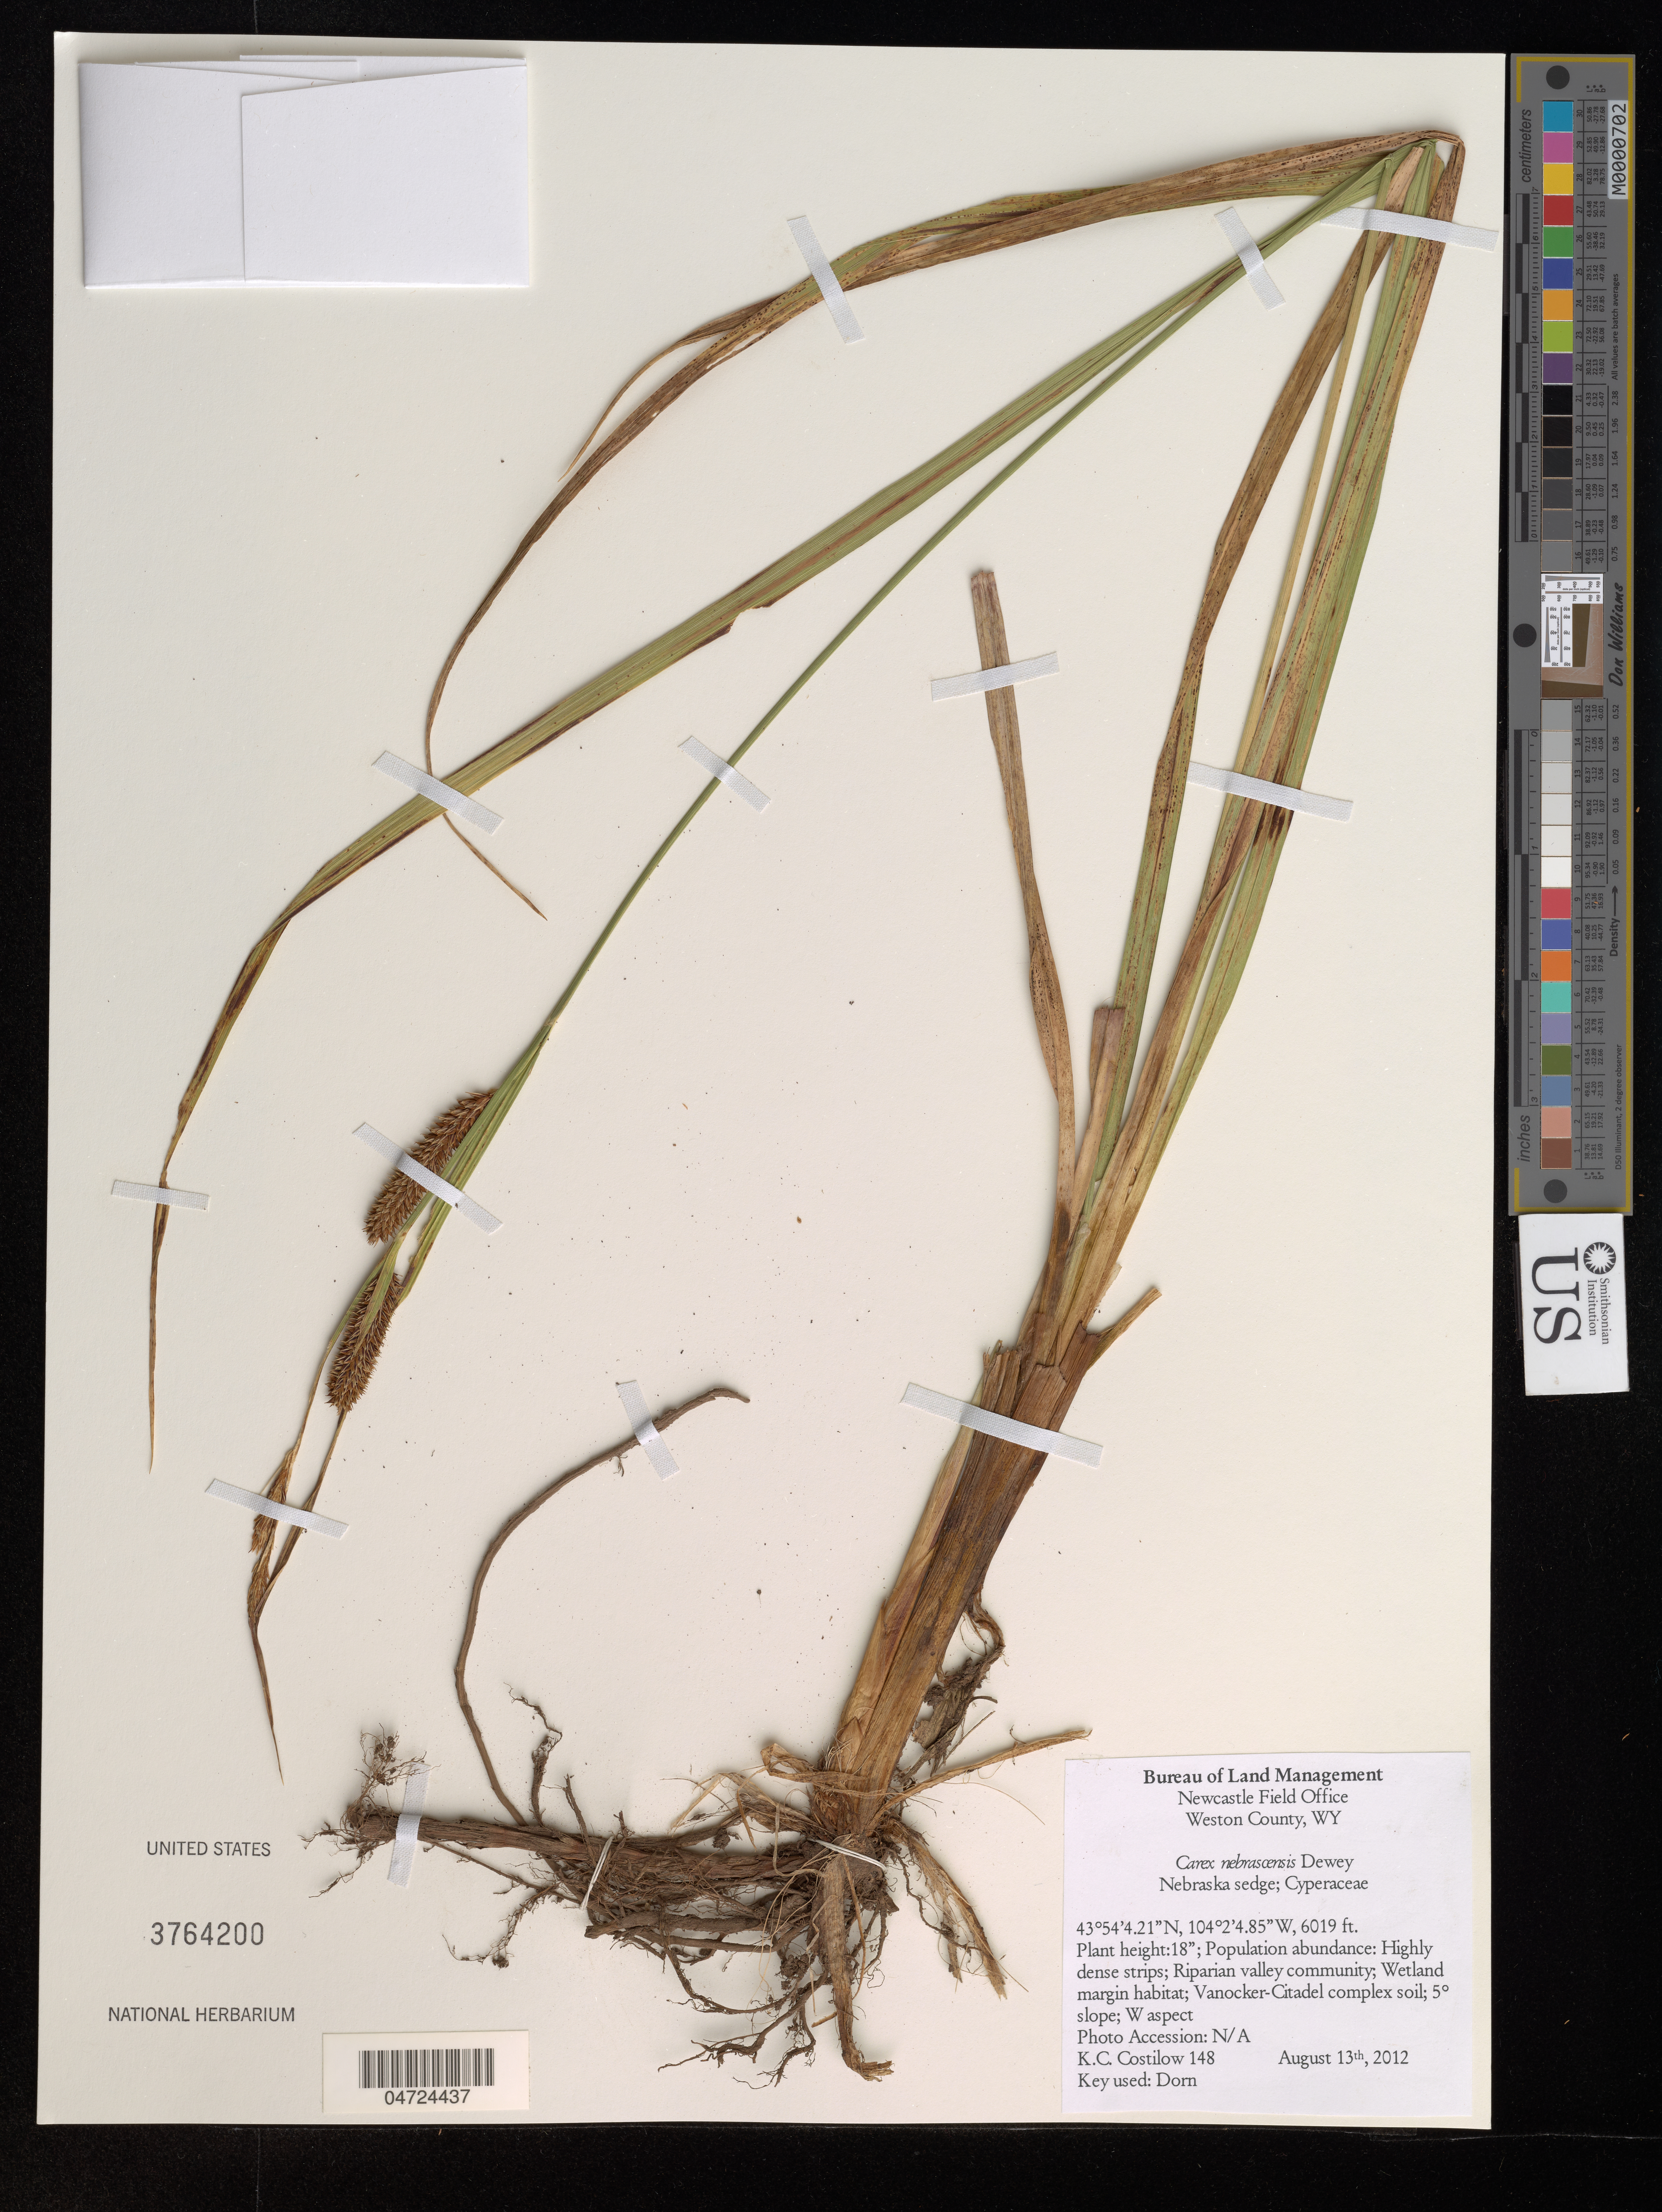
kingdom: Plantae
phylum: Tracheophyta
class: Liliopsida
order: Poales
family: Cyperaceae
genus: Carex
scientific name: Carex nebrascensis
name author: Dewey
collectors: K. Costilow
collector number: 148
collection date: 2012-08-13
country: United States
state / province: Wyoming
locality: Weston County. Nebraska sedge. Vanocker-Citadel complex soil; W aspect.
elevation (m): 1835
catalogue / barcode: US 3764200